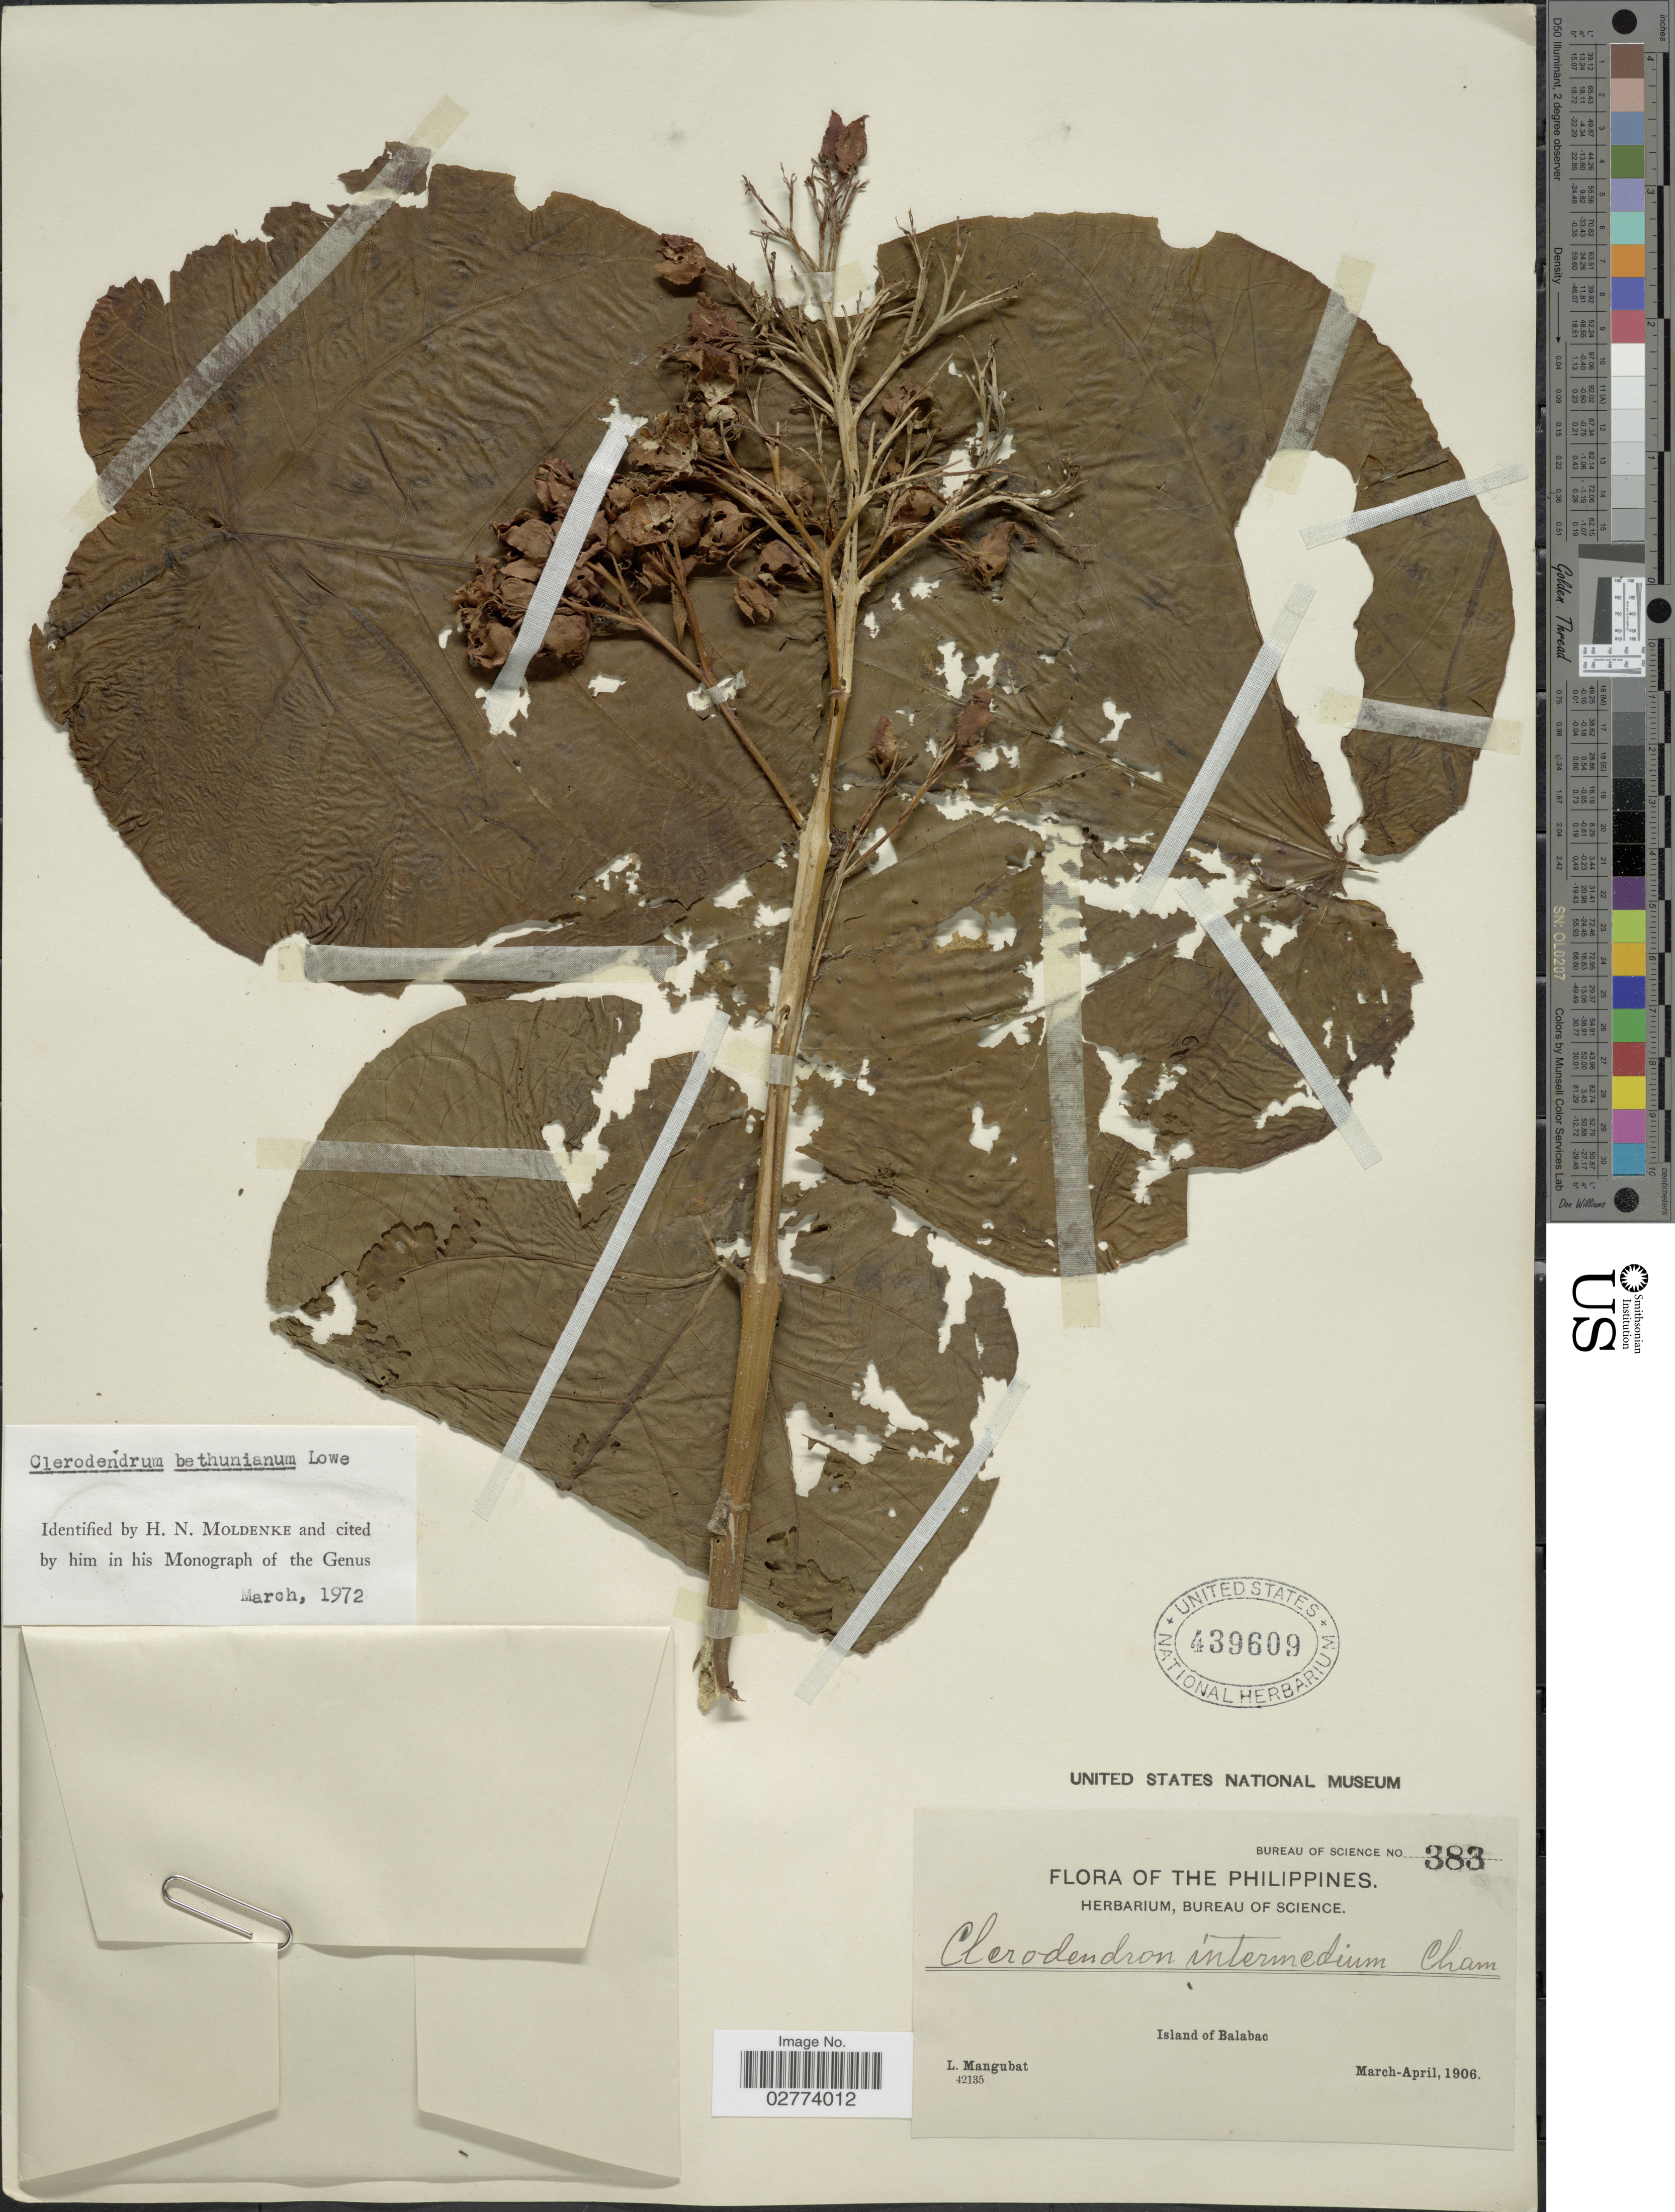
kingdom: Plantae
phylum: Tracheophyta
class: Magnoliopsida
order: Lamiales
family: Lamiaceae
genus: Clerodendrum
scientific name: Clerodendrum bethuneanum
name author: H. Low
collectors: L. Mangubat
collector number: Bureau of Science383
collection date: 1906-03/1906-04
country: Philippines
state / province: Mimaropa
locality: Island of Balabac.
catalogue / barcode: US 439609